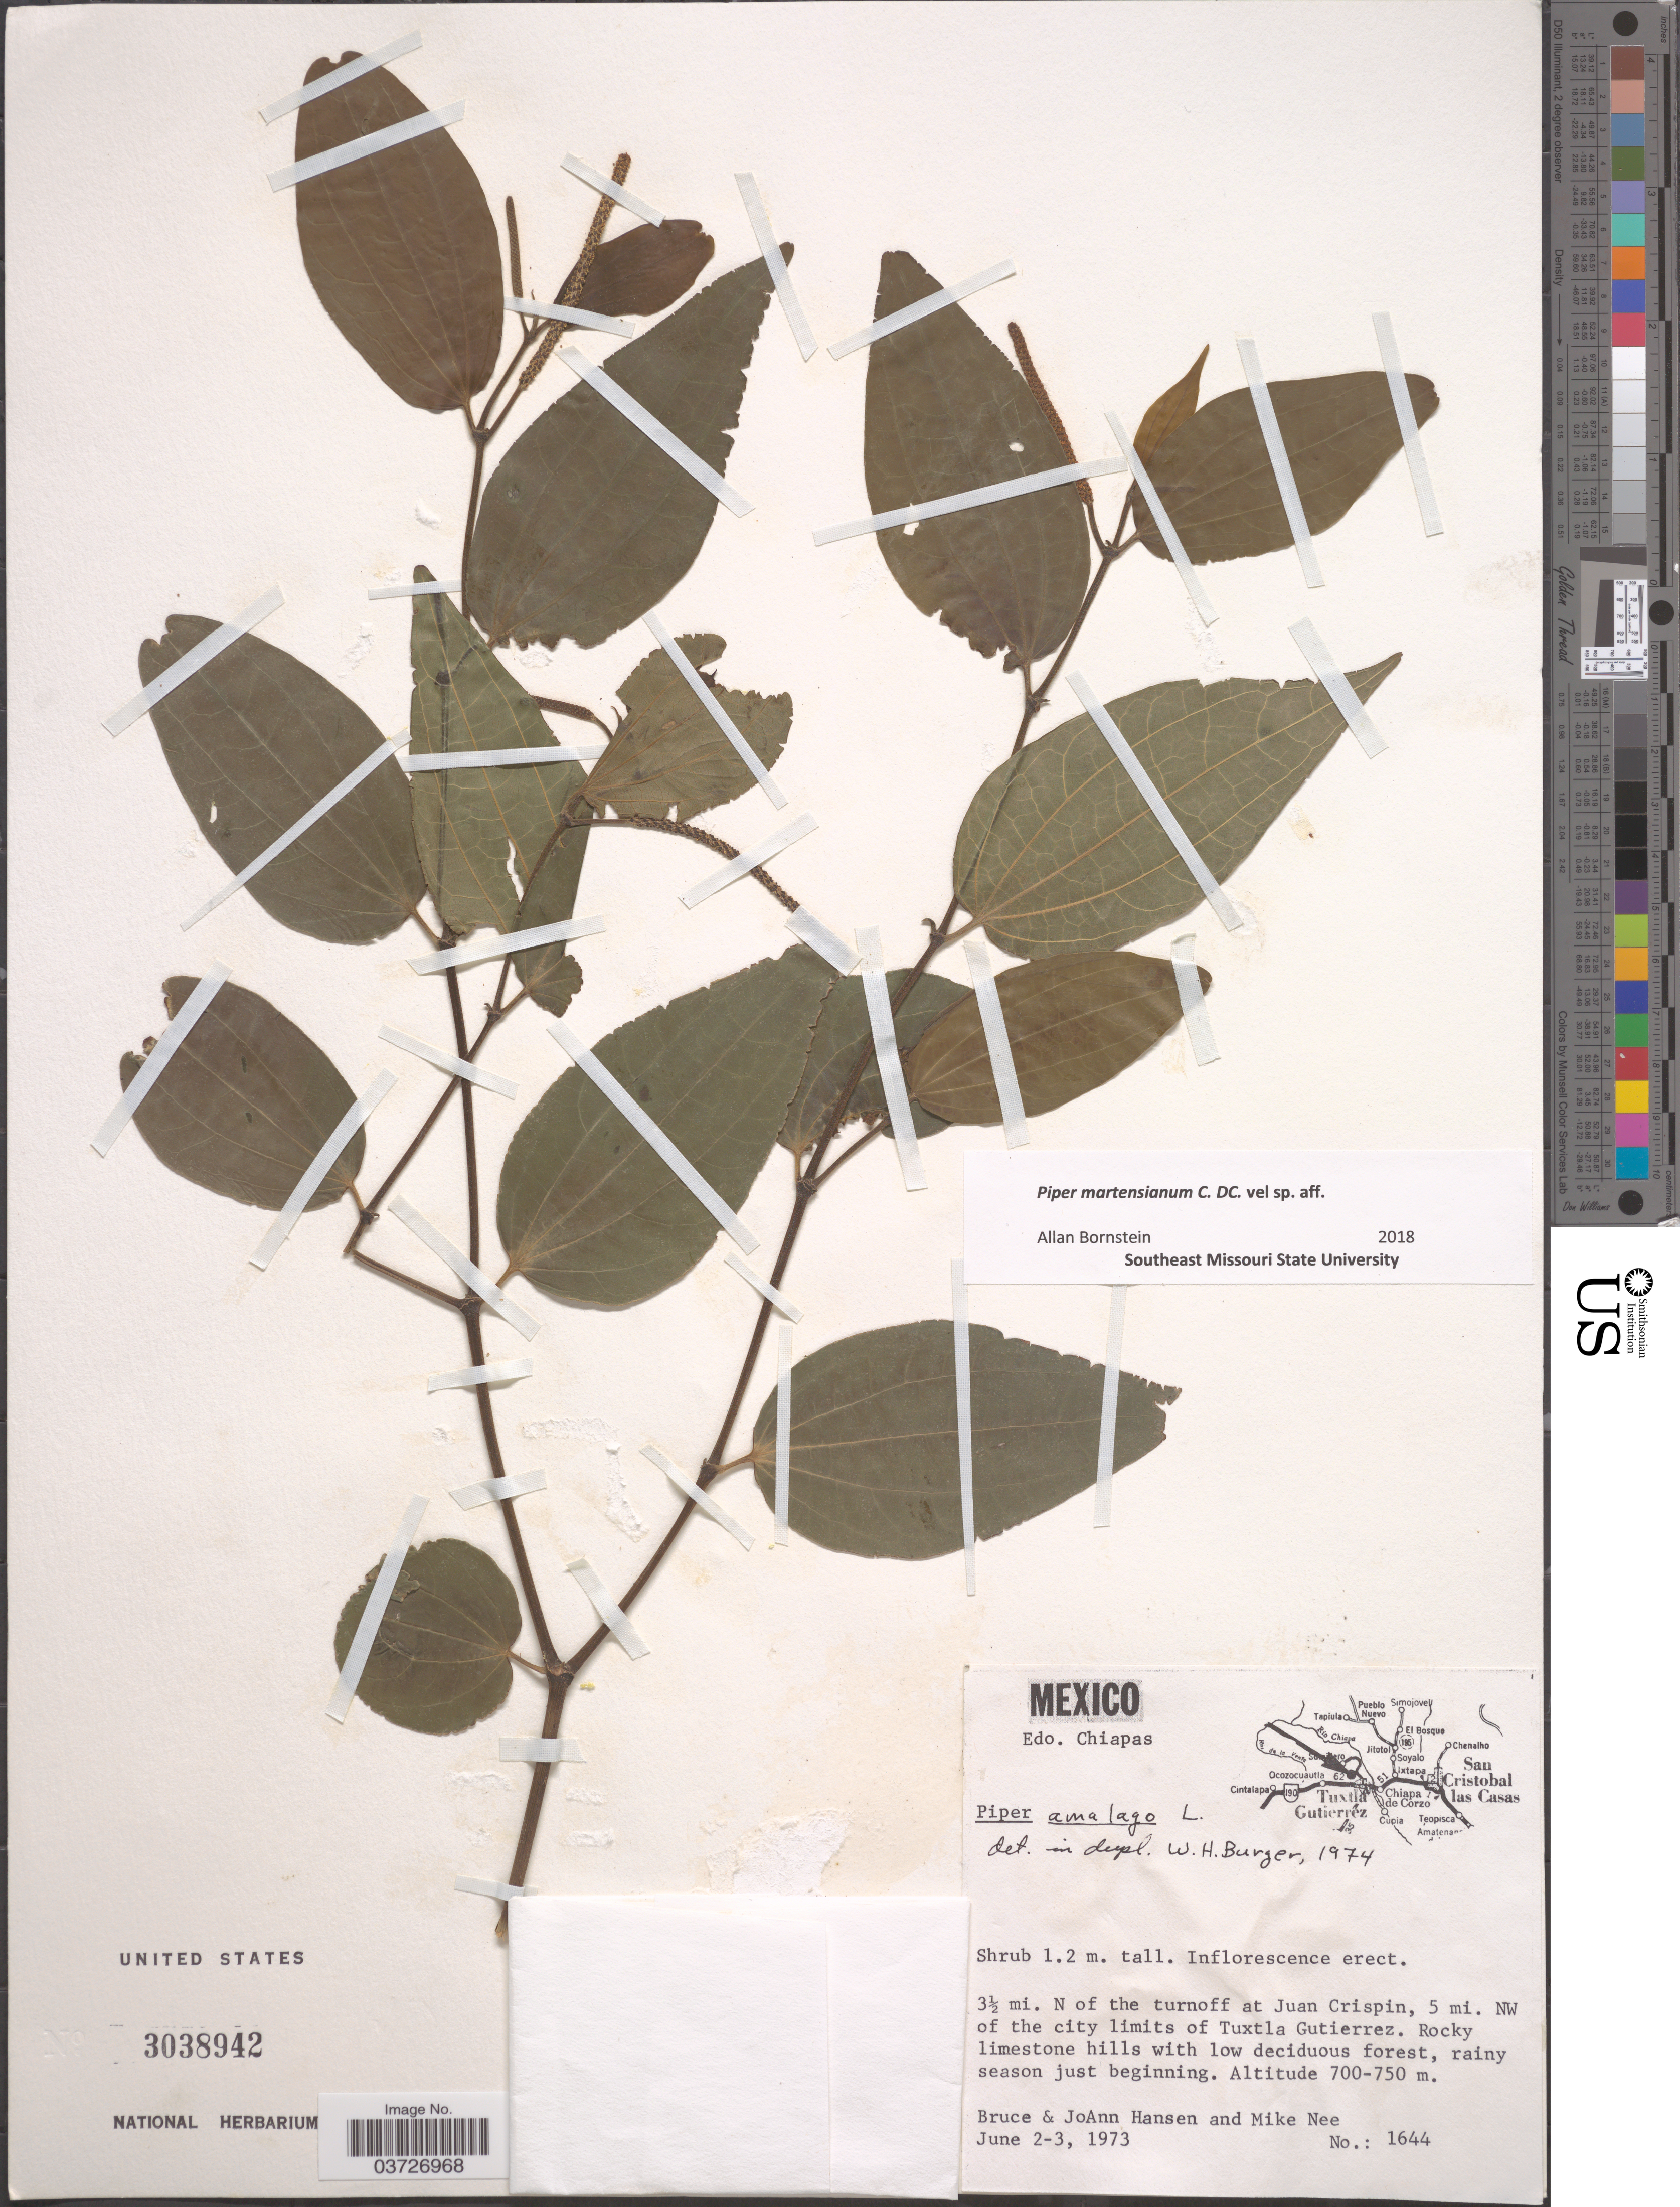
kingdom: Plantae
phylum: Tracheophyta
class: Magnoliopsida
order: Piperales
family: Piperaceae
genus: Piper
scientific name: Piper martensianum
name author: C. DC.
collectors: B. Hansen, J. Hansen & M. Nee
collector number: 1644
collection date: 1973-06-02/1973-06-03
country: Mexico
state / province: Chiapas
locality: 3½ mi. N of the turnoff at Juan Crispin, 5 mi. NW of the city limits of Tuxtla Gutierrez.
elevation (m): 700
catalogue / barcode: US 3038942